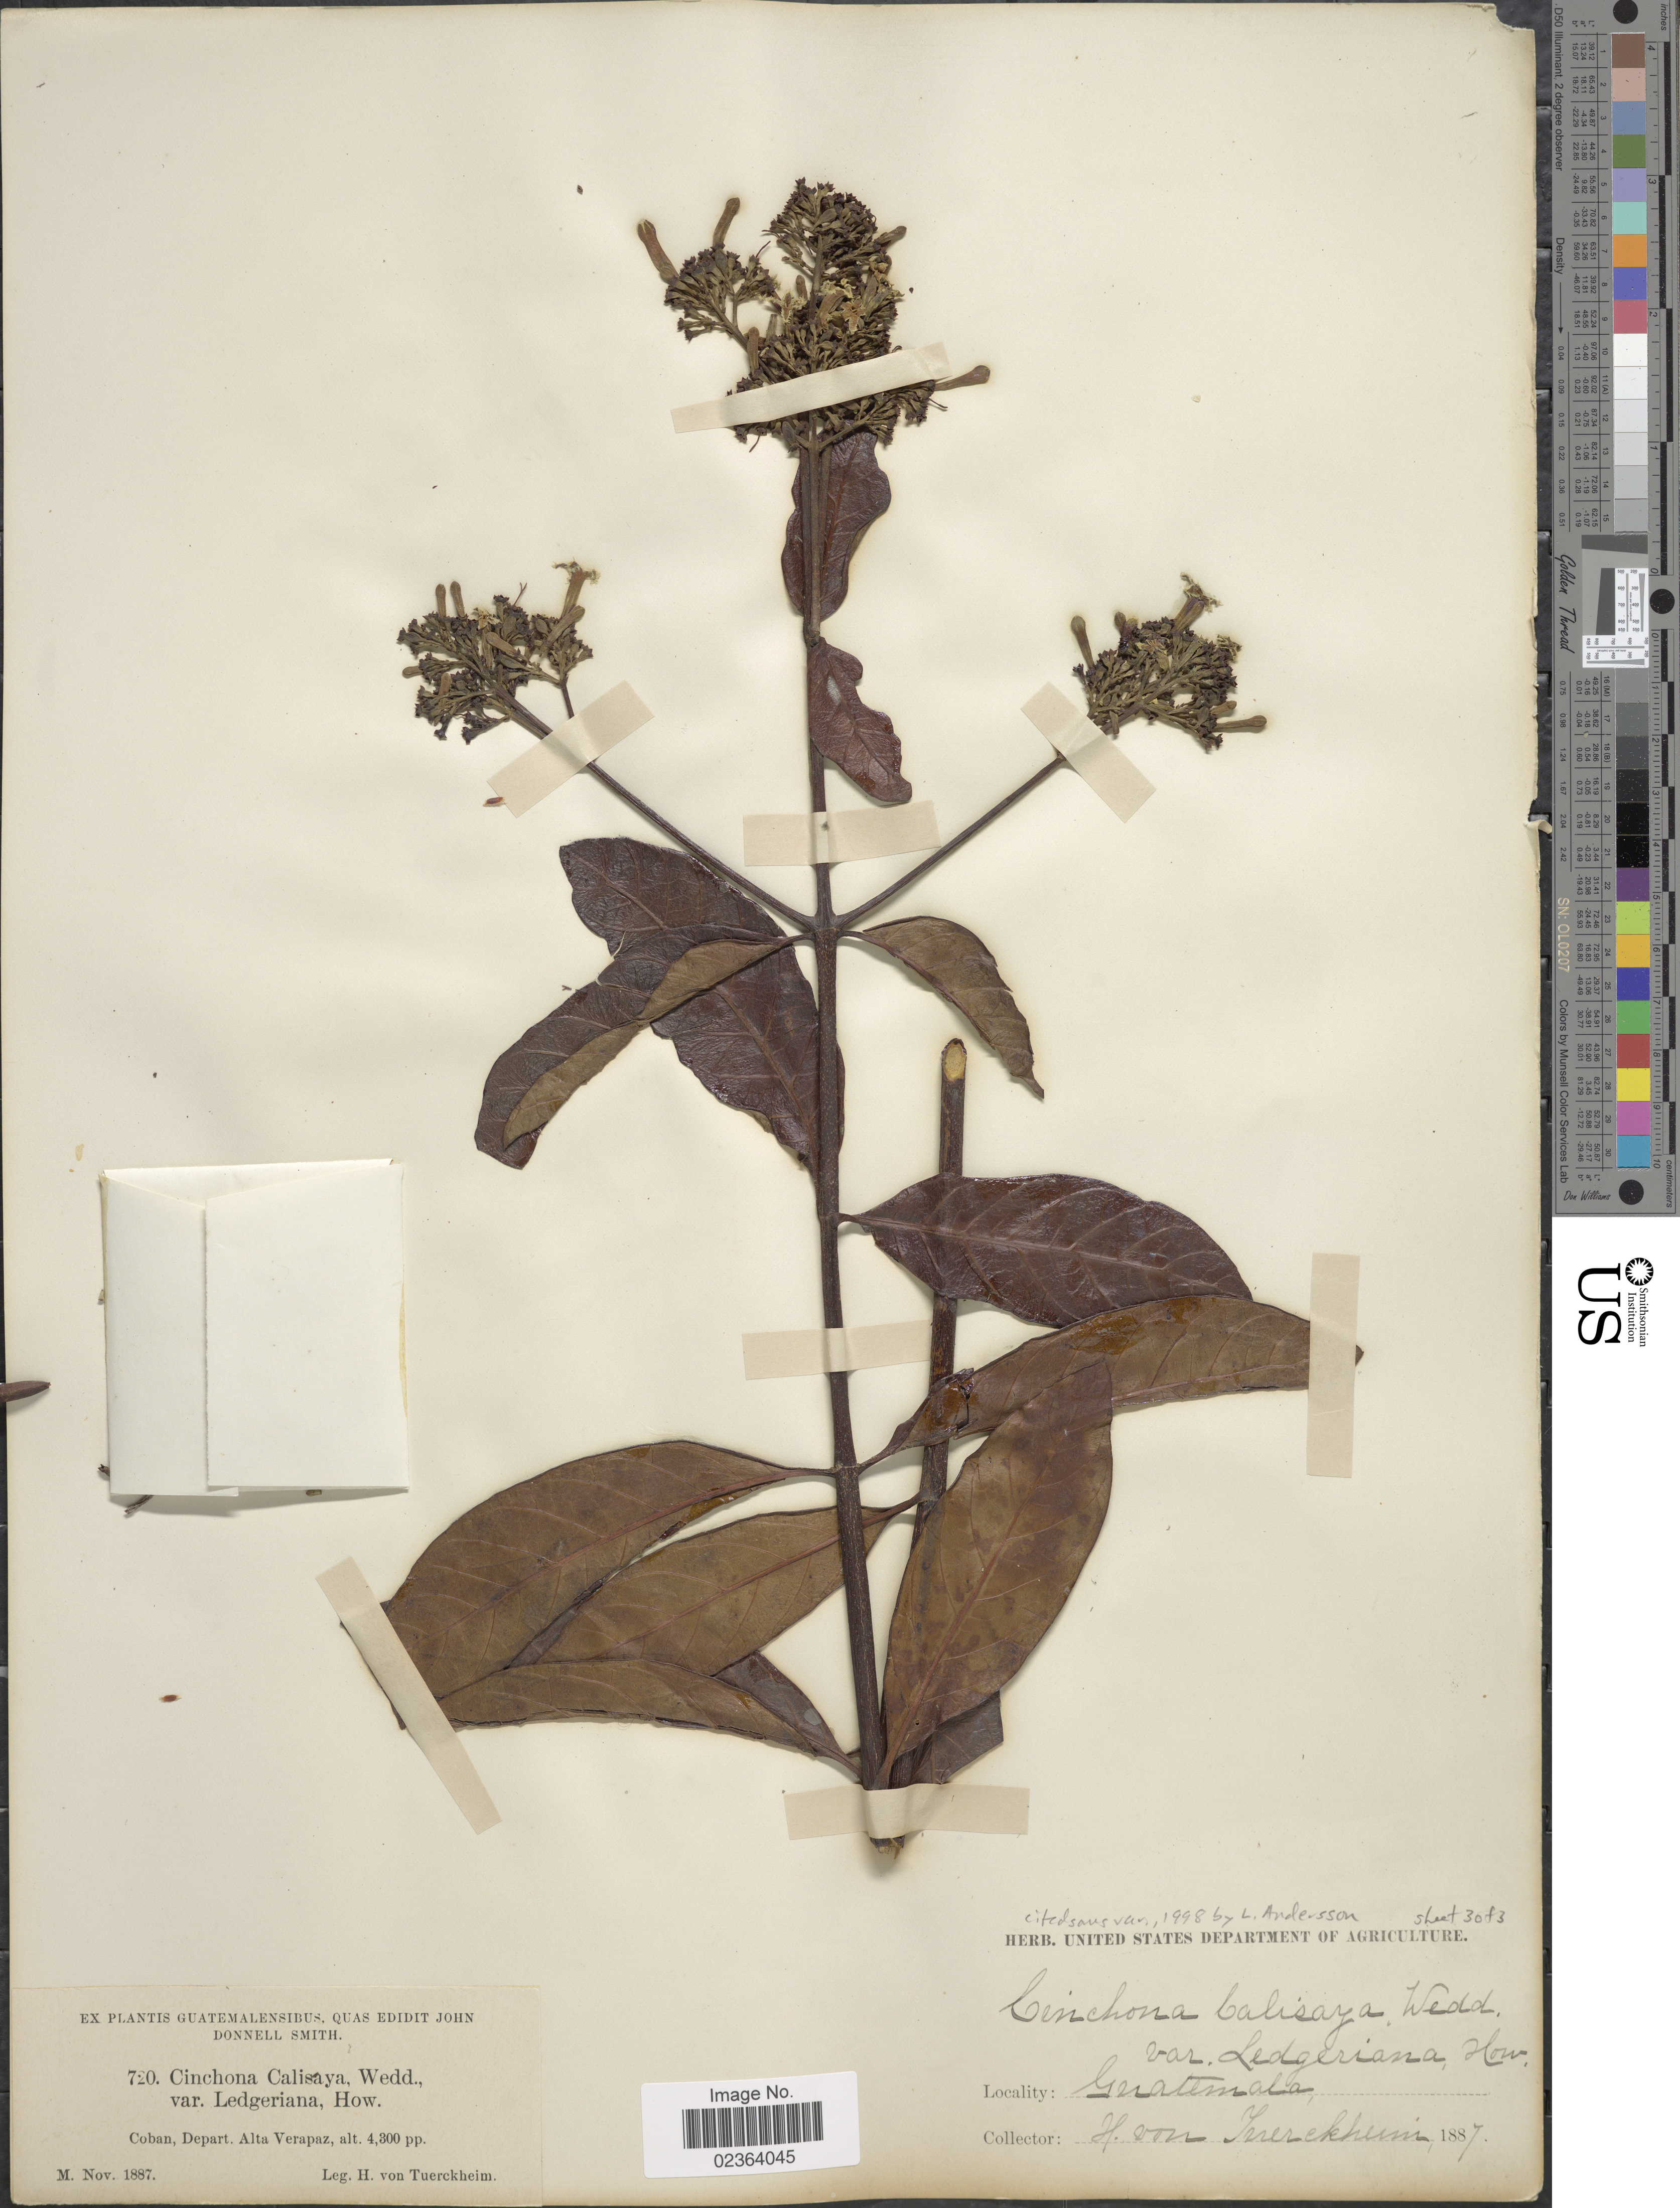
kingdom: Plantae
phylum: Tracheophyta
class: Magnoliopsida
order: Gentianales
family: Rubiaceae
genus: Cinchona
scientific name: Cinchona calisaya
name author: Wedd.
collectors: H. von Türckheim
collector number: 720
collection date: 1887-11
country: Guatemala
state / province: Alta Verapaz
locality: Coban, Depart. Alta Verapaz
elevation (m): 1311